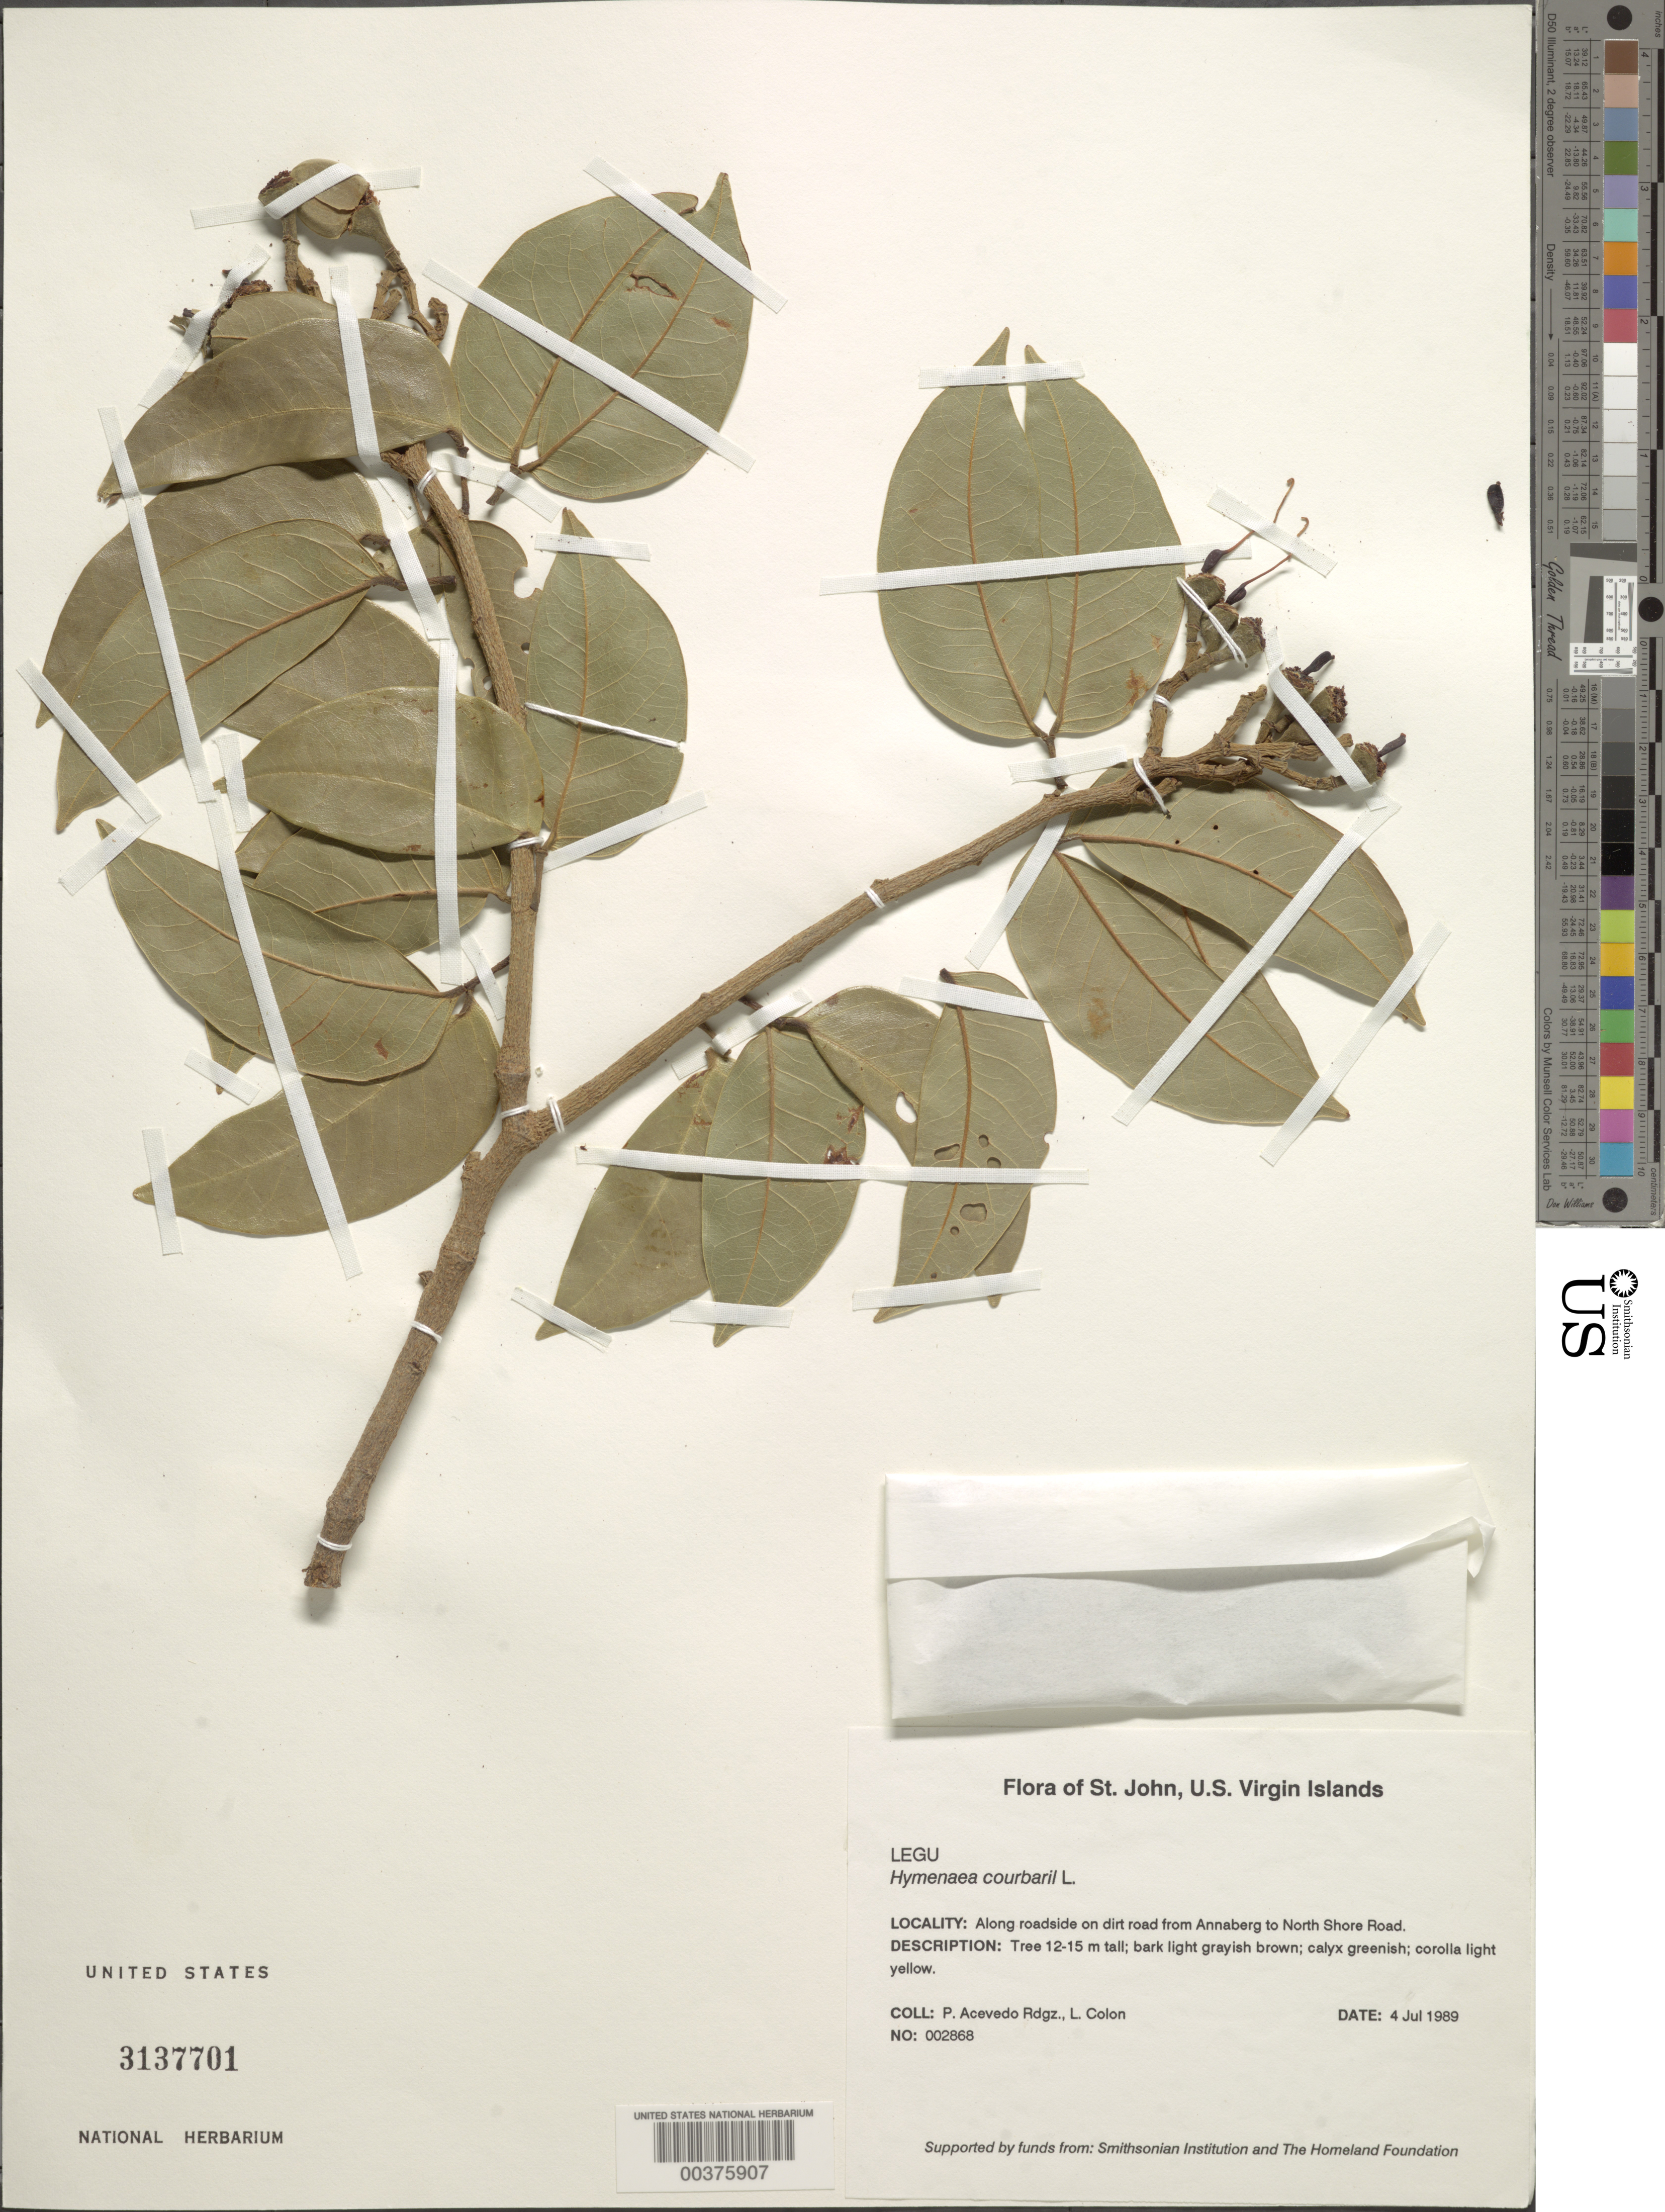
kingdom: Plantae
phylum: Tracheophyta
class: Magnoliopsida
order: Fabales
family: Fabaceae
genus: Hymenaea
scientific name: Hymenaea courbaril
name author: L.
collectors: P. Acevedo-Rodr. & L. Colon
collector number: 2868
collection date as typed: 04 Jul 1989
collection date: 1989-07-04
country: U.S. Virgin Islands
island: St. John Island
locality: Along roadside on road from annaberg to north shore road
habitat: Dirt road roadside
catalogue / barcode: US 3137701